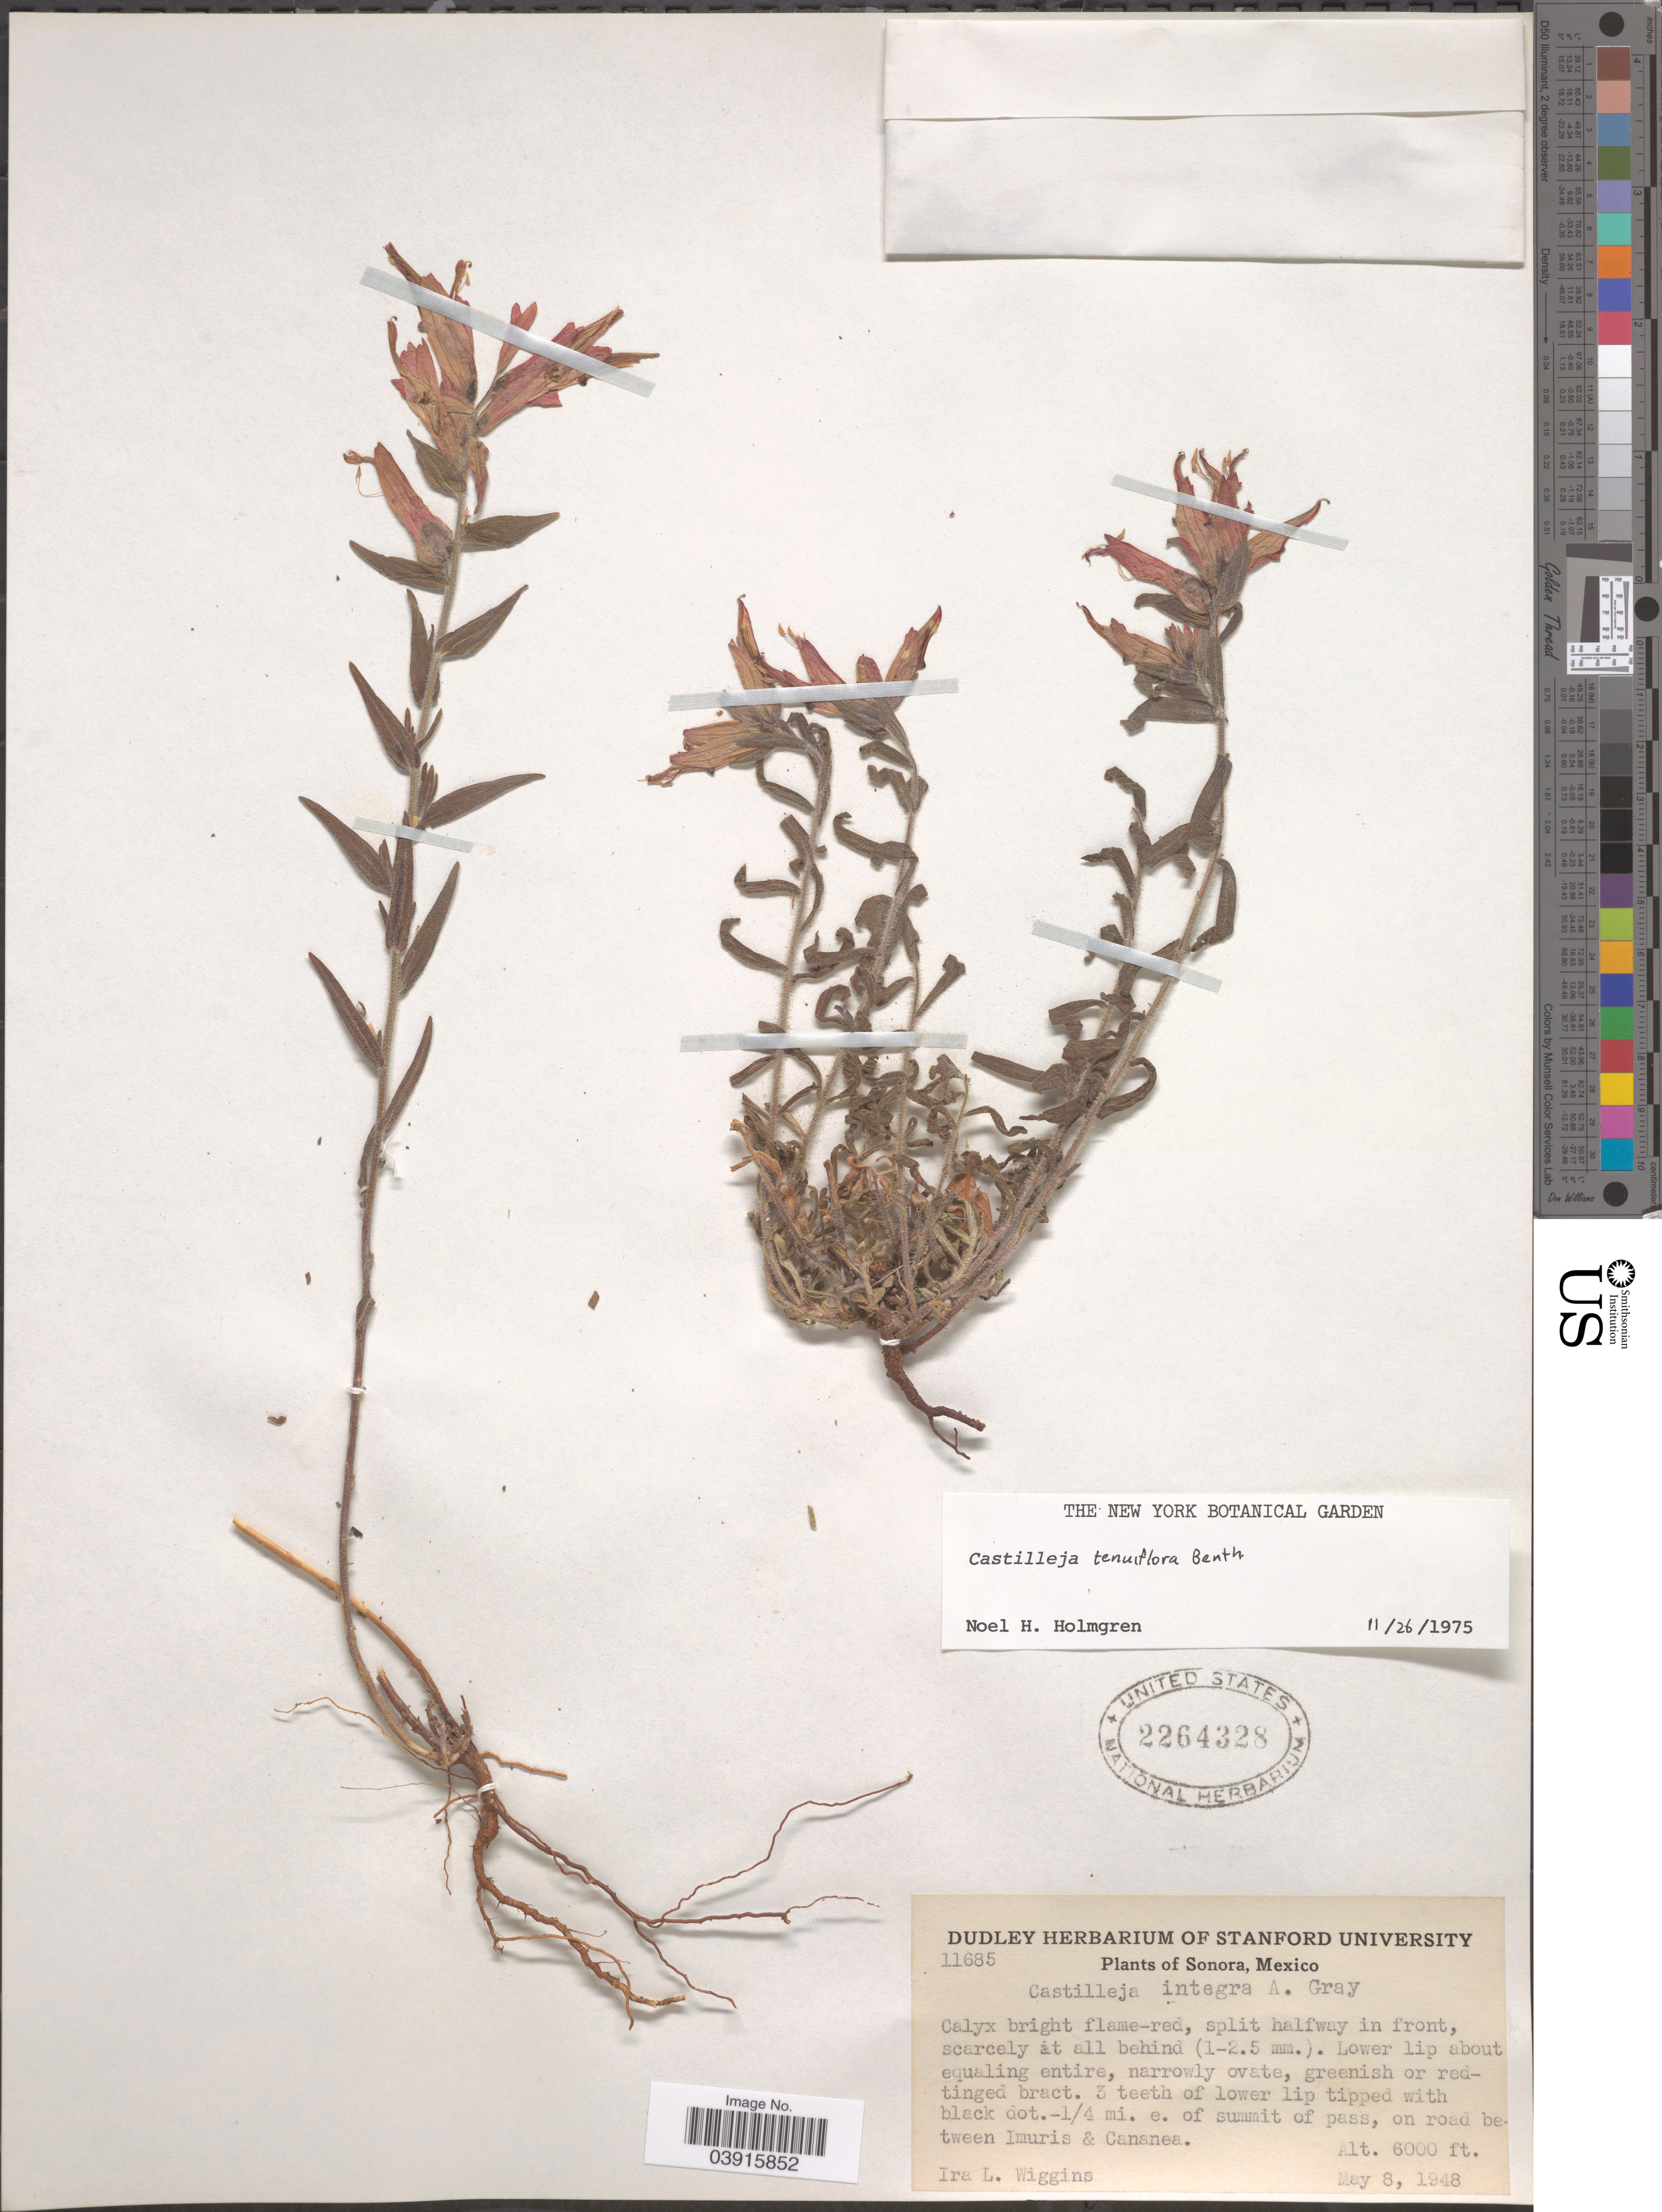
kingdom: Plantae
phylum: Tracheophyta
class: Magnoliopsida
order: Lamiales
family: Orobanchaceae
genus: Castilleja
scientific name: Castilleja tenuiflora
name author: Benth.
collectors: I. L. Wiggins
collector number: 11685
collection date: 1948-05-08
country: Mexico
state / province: Sonora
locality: -1/4 mi. e. of summit of pass, on road between Imuris & Cananea.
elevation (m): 1829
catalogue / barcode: US 2264328